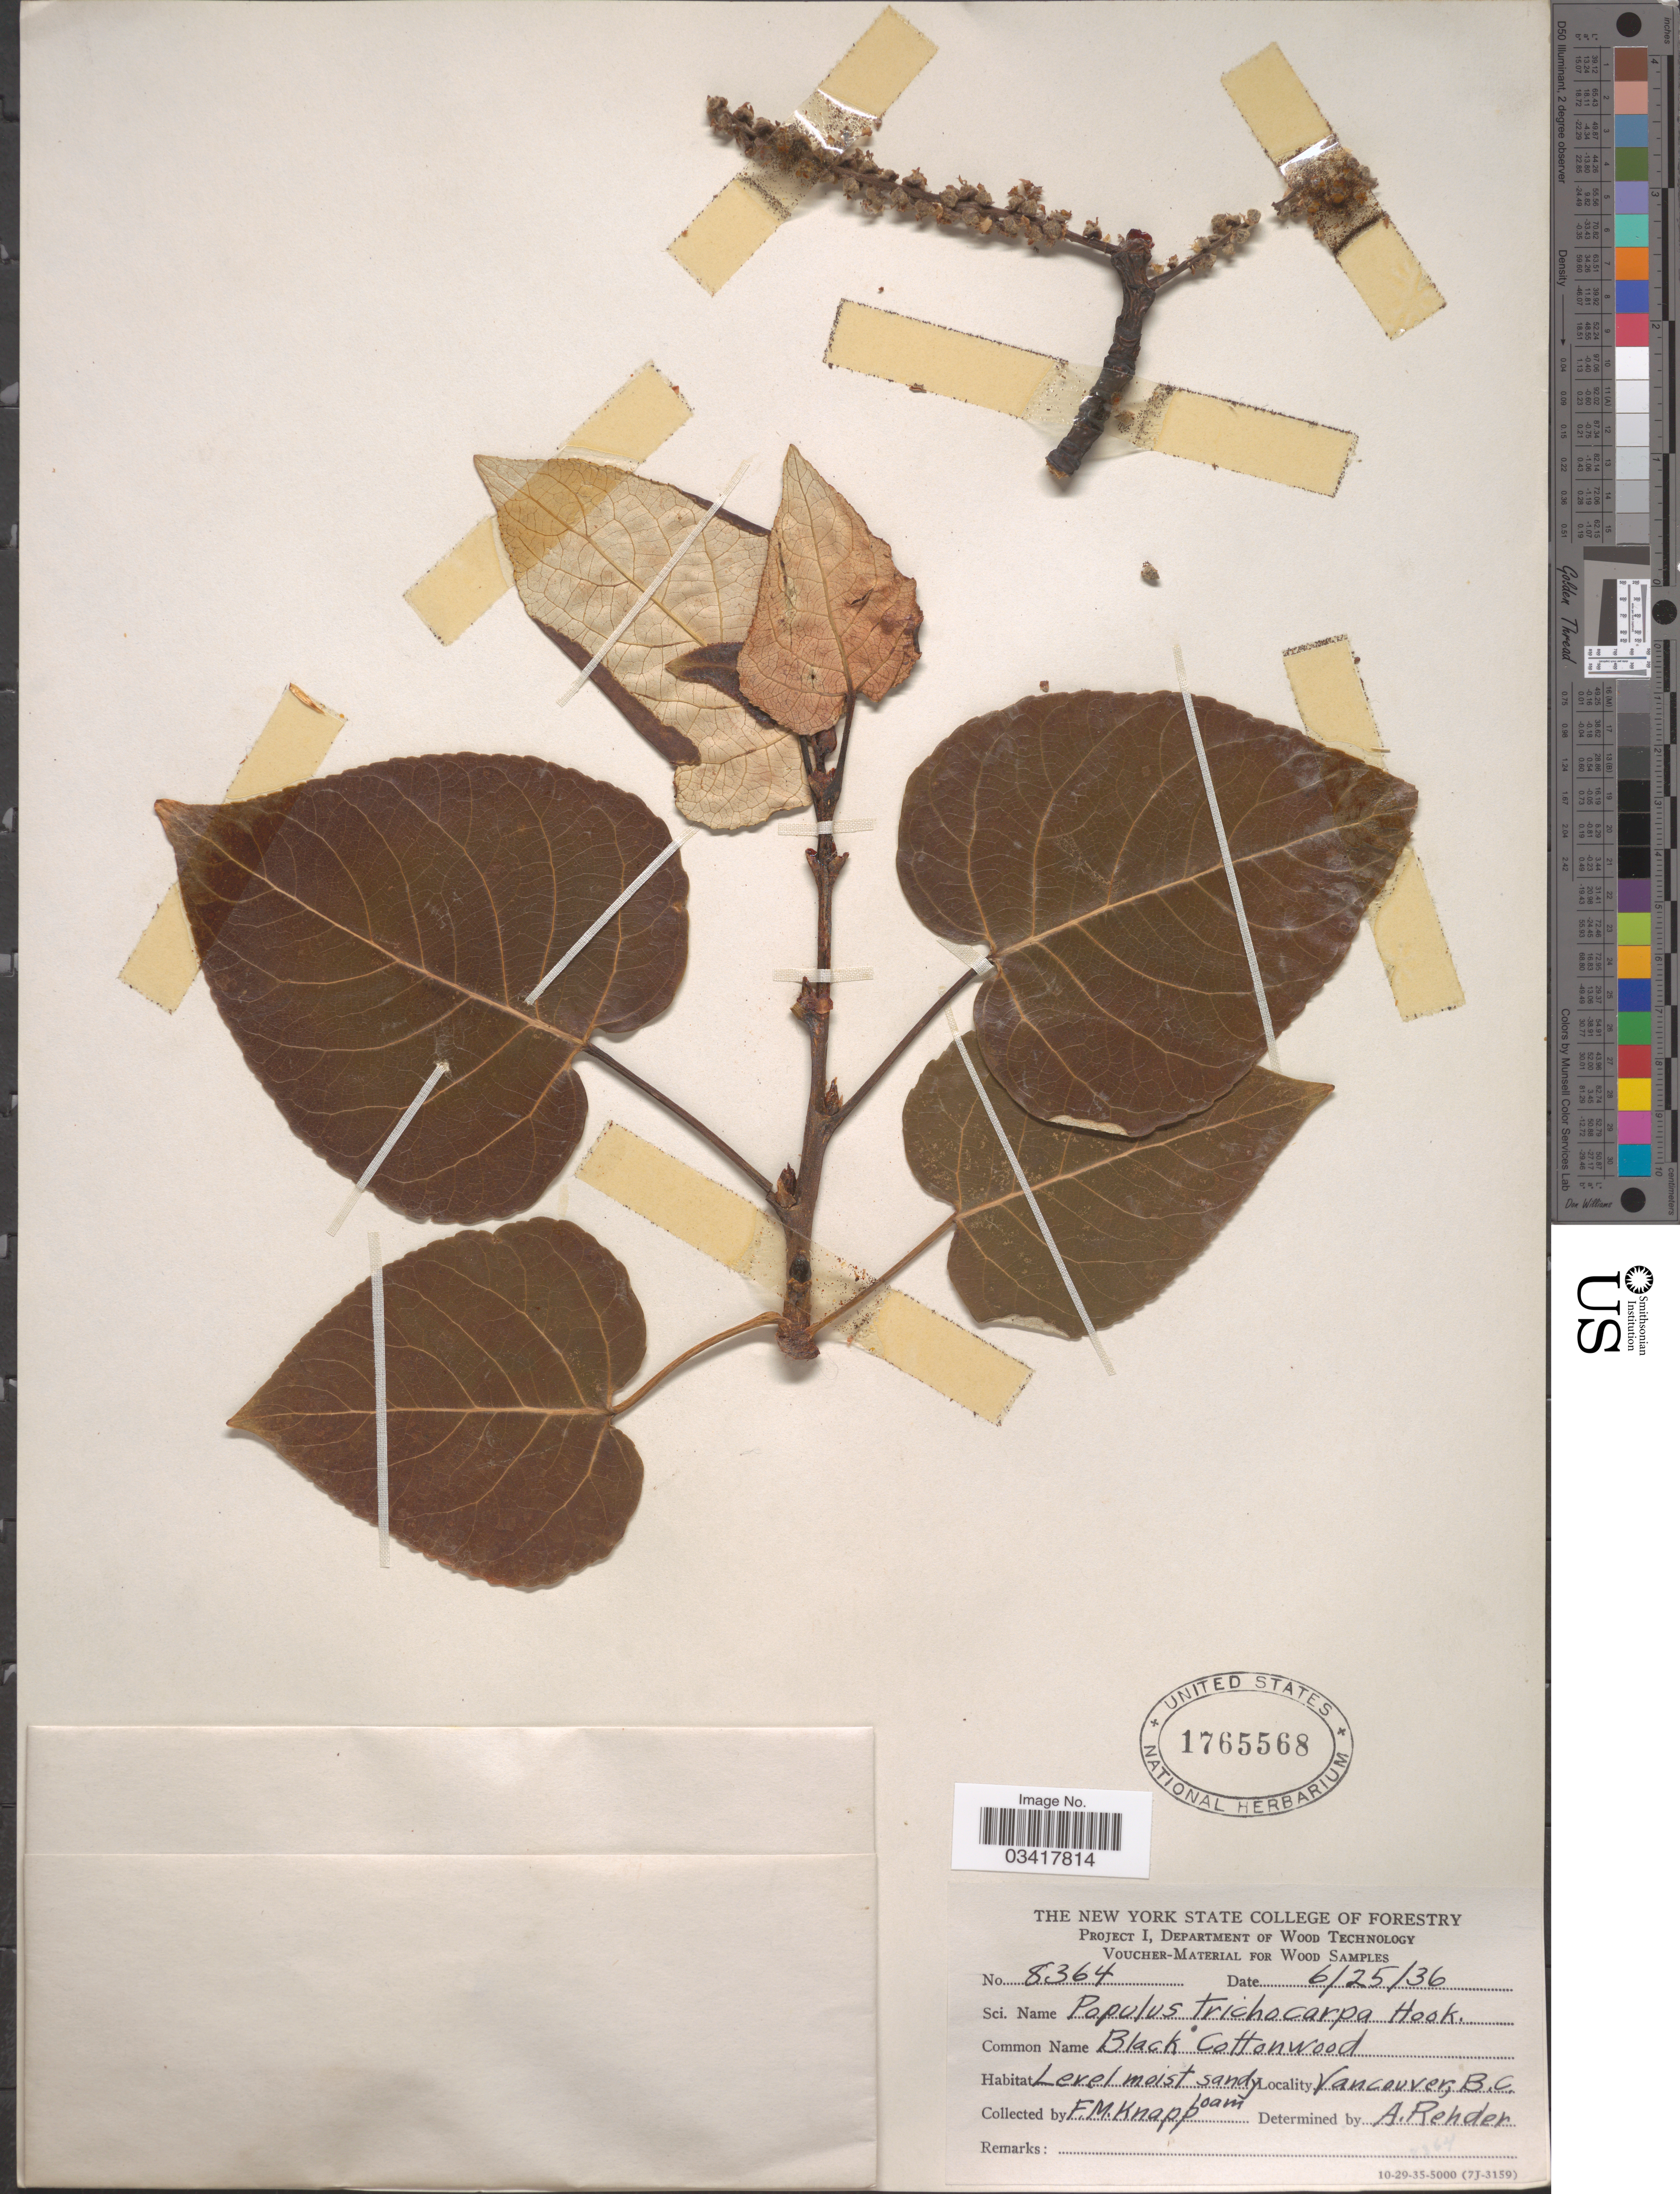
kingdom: Plantae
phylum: Tracheophyta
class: Magnoliopsida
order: Malpighiales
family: Salicaceae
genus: Populus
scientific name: Populus trichocarpa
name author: Torr. & A. Gray ex W. Hook.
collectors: F. Knapp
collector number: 8364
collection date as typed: Transcribed d/m/y: 25/6/36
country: Canada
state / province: British Columbia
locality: Vancouver, B.C.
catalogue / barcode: US 1765568